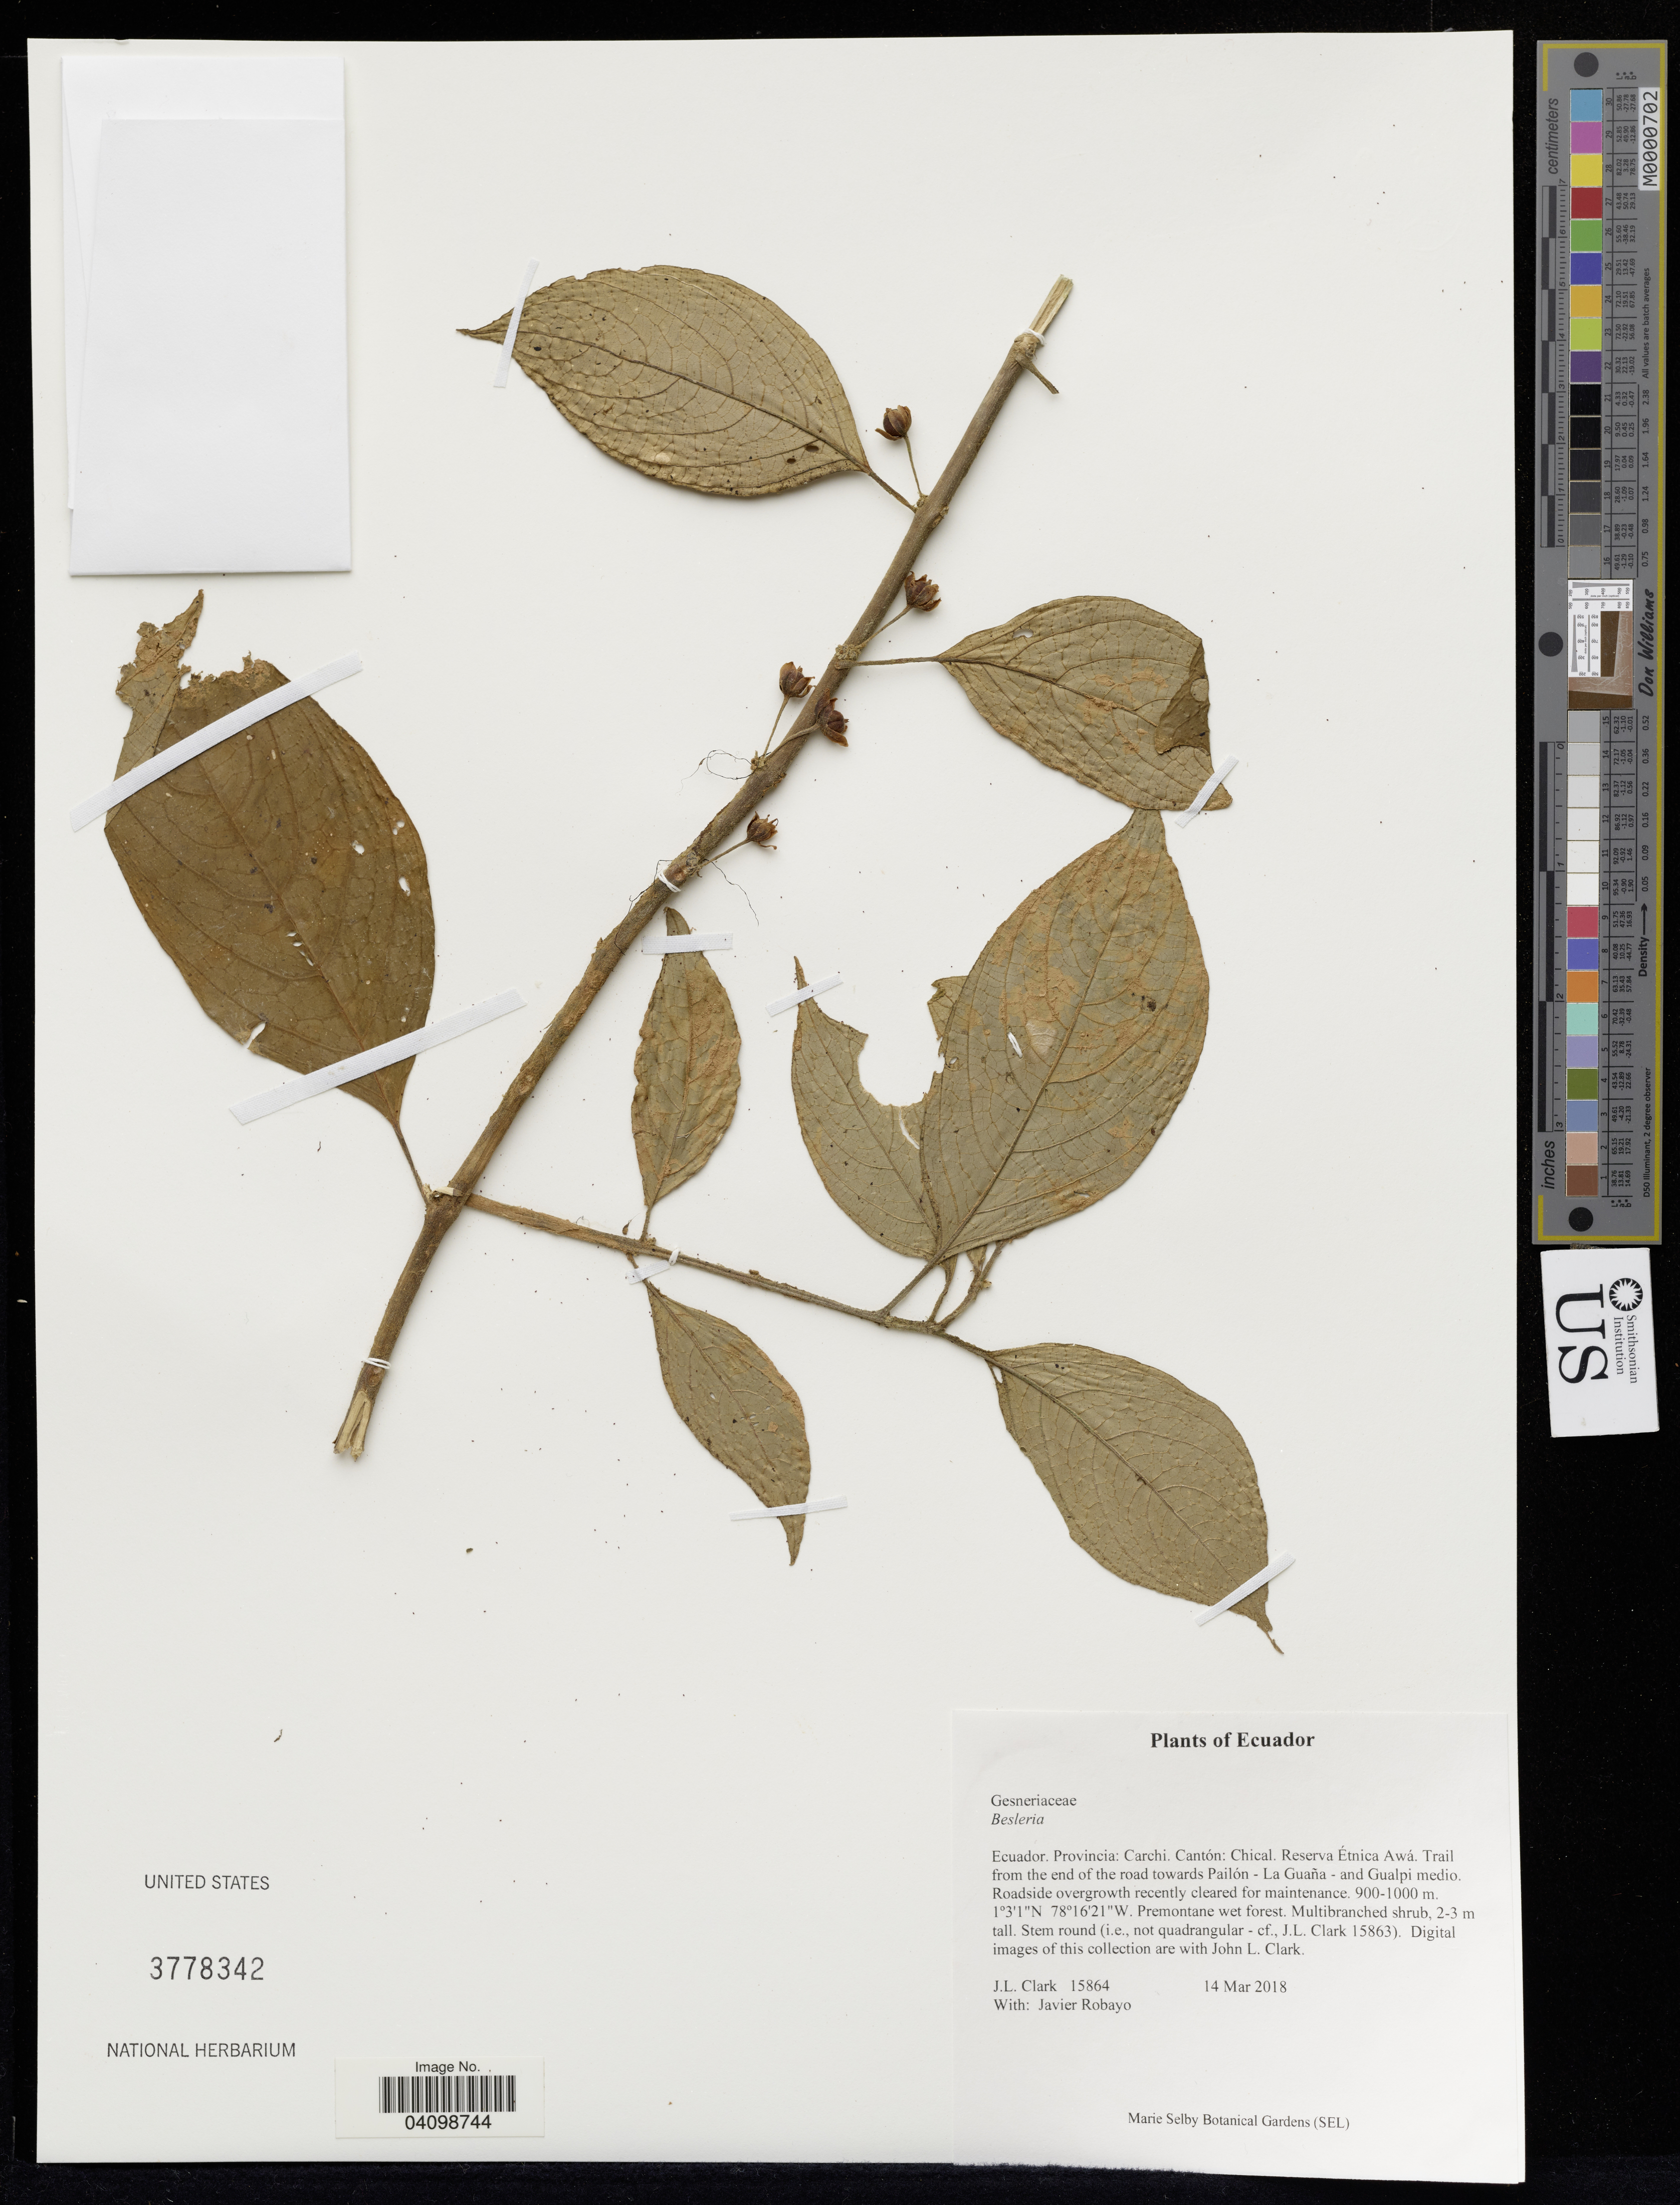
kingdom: Plantae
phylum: Tracheophyta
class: Magnoliopsida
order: Lamiales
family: Gesneriaceae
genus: Besleria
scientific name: Besleria sp.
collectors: J. Clark & J. Robayo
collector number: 15864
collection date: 2018-03-14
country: Ecuador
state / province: Carchi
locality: Cantón: Chical. Reserva Étnica Awá. Trail from the end of the road towards Pailón - La Guaña - and Gualpi medio. Roadside overgrowth recently cleared for maintenance.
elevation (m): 900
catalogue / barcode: US 3778342